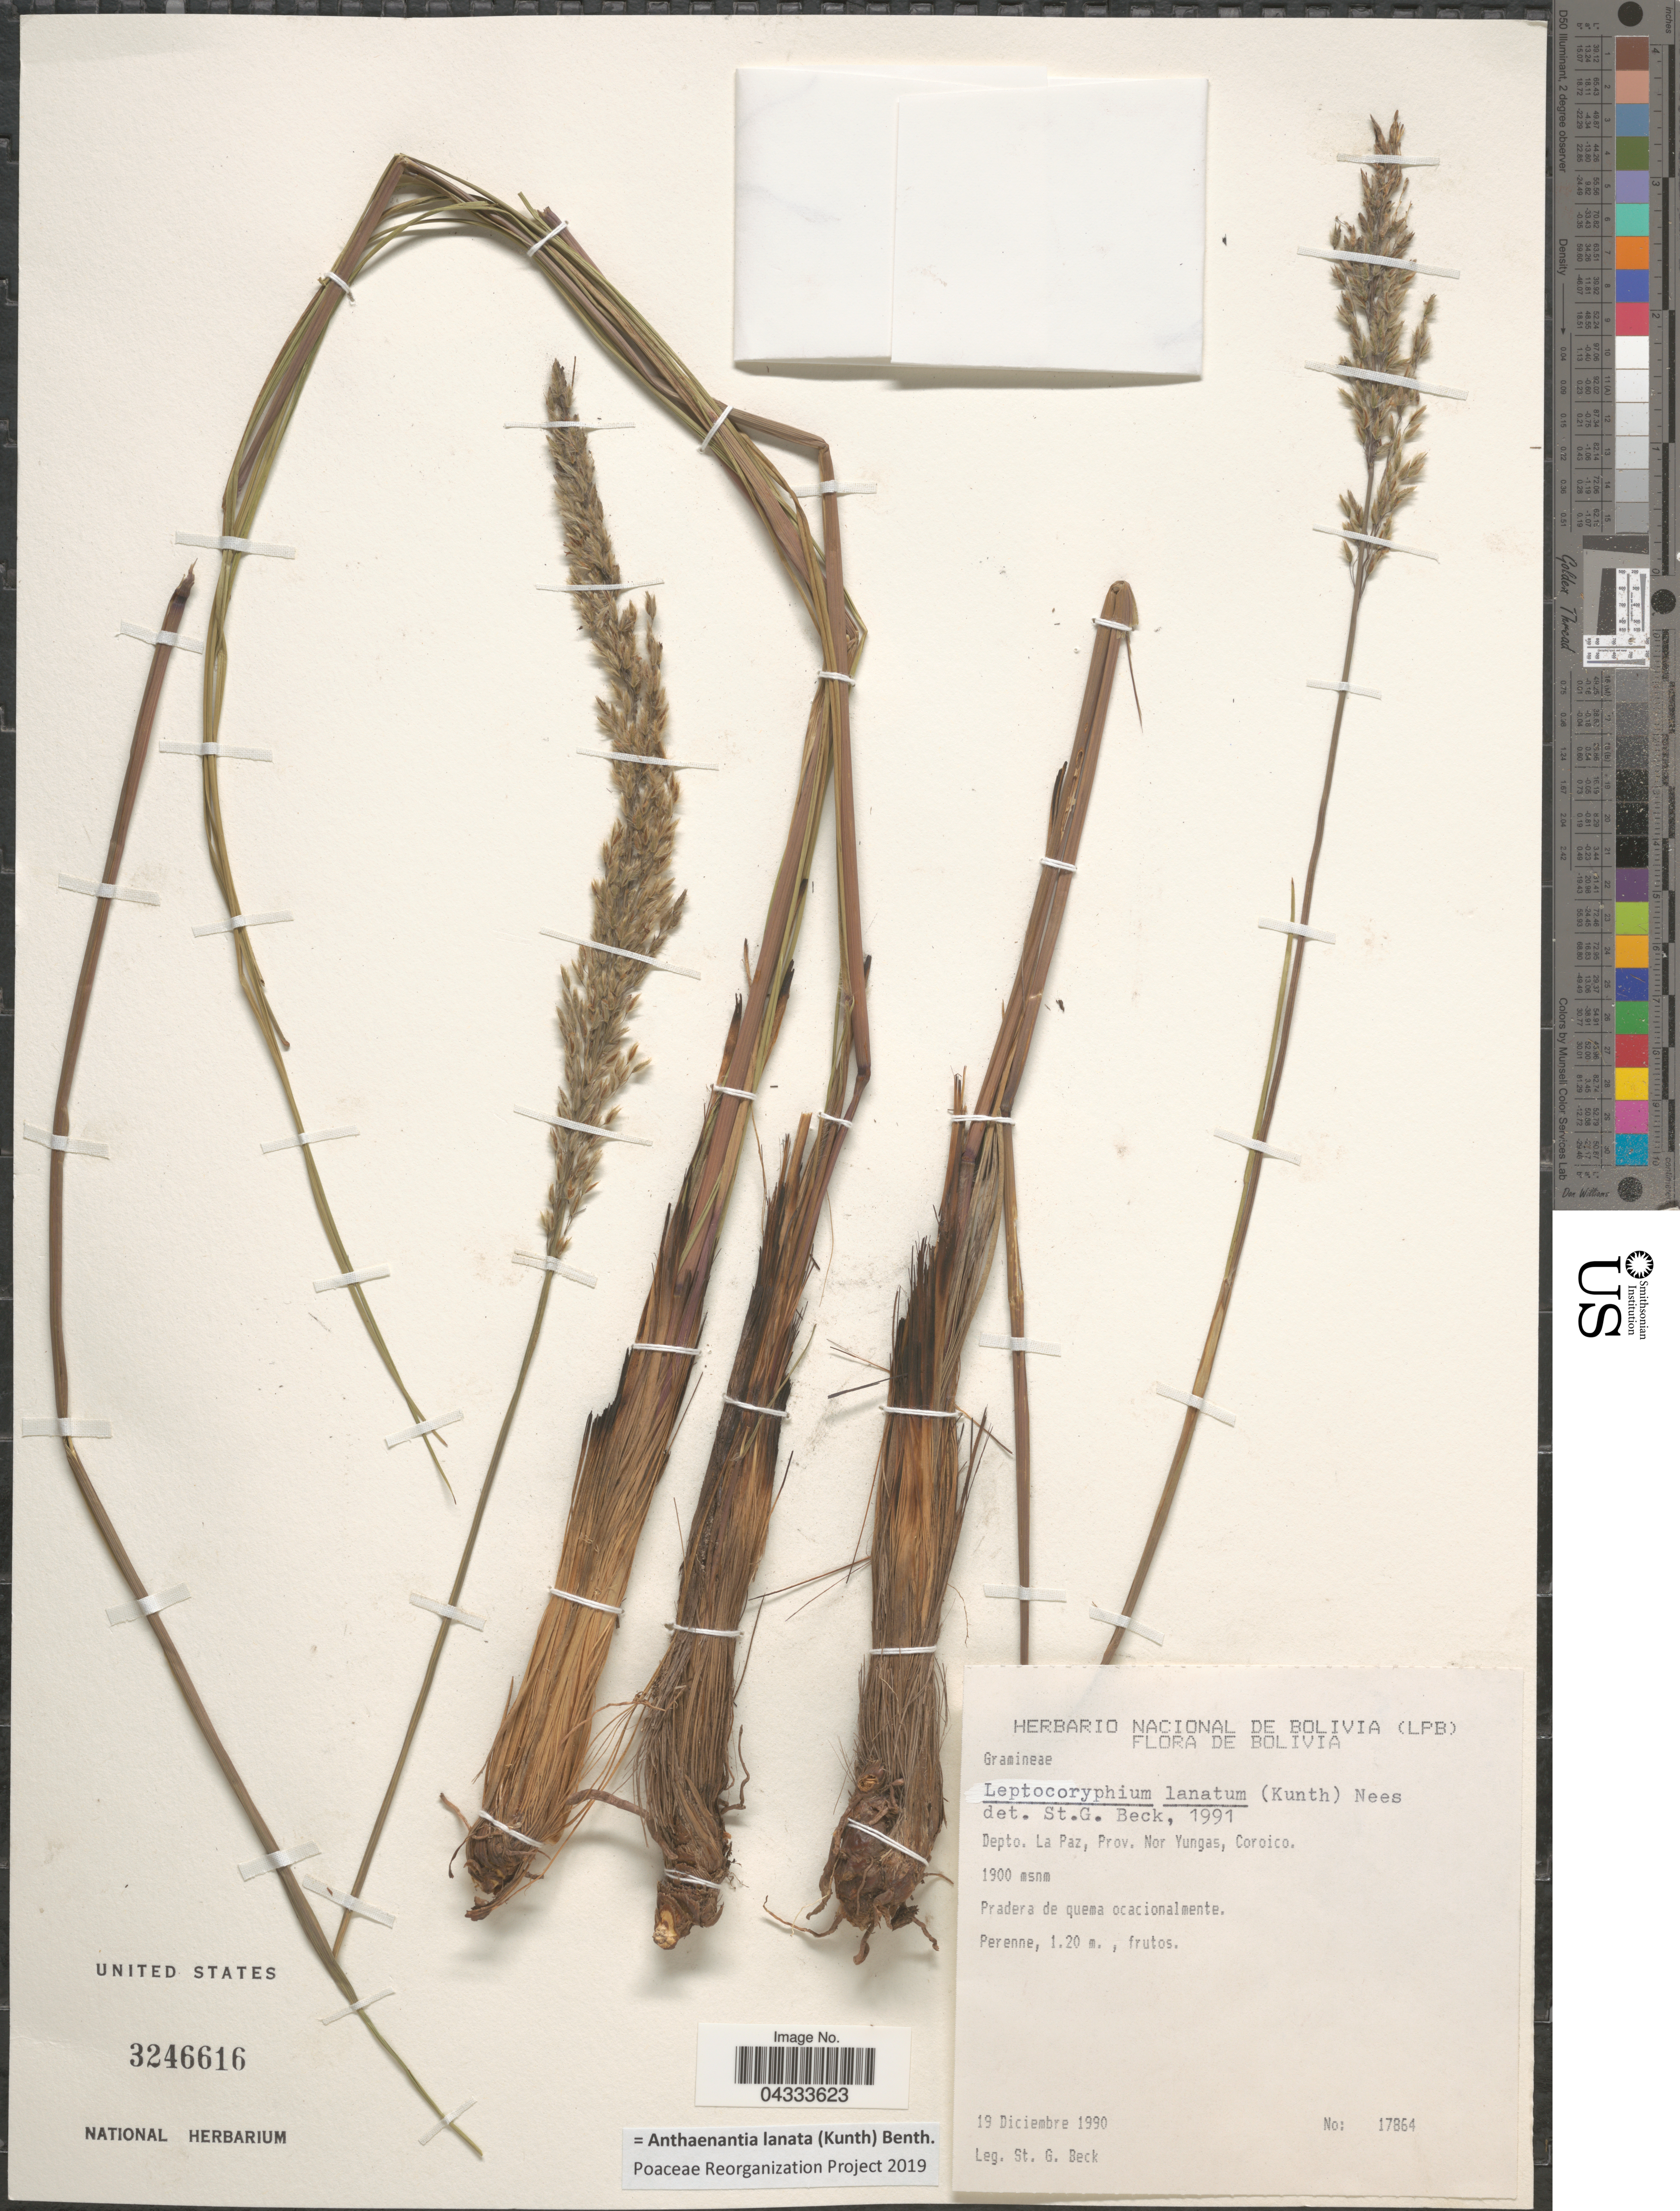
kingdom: Plantae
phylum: Tracheophyta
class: Liliopsida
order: Poales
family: Poaceae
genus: Anthaenantia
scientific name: Anthaenantia lanata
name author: (Kunth) Benth.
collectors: S. G. Beck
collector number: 17864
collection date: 1990-12-19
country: Bolivia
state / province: La Paz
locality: Depto. La Paz, Prov. Nor Yungas, Coroico.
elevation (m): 1900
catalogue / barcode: US 3246616